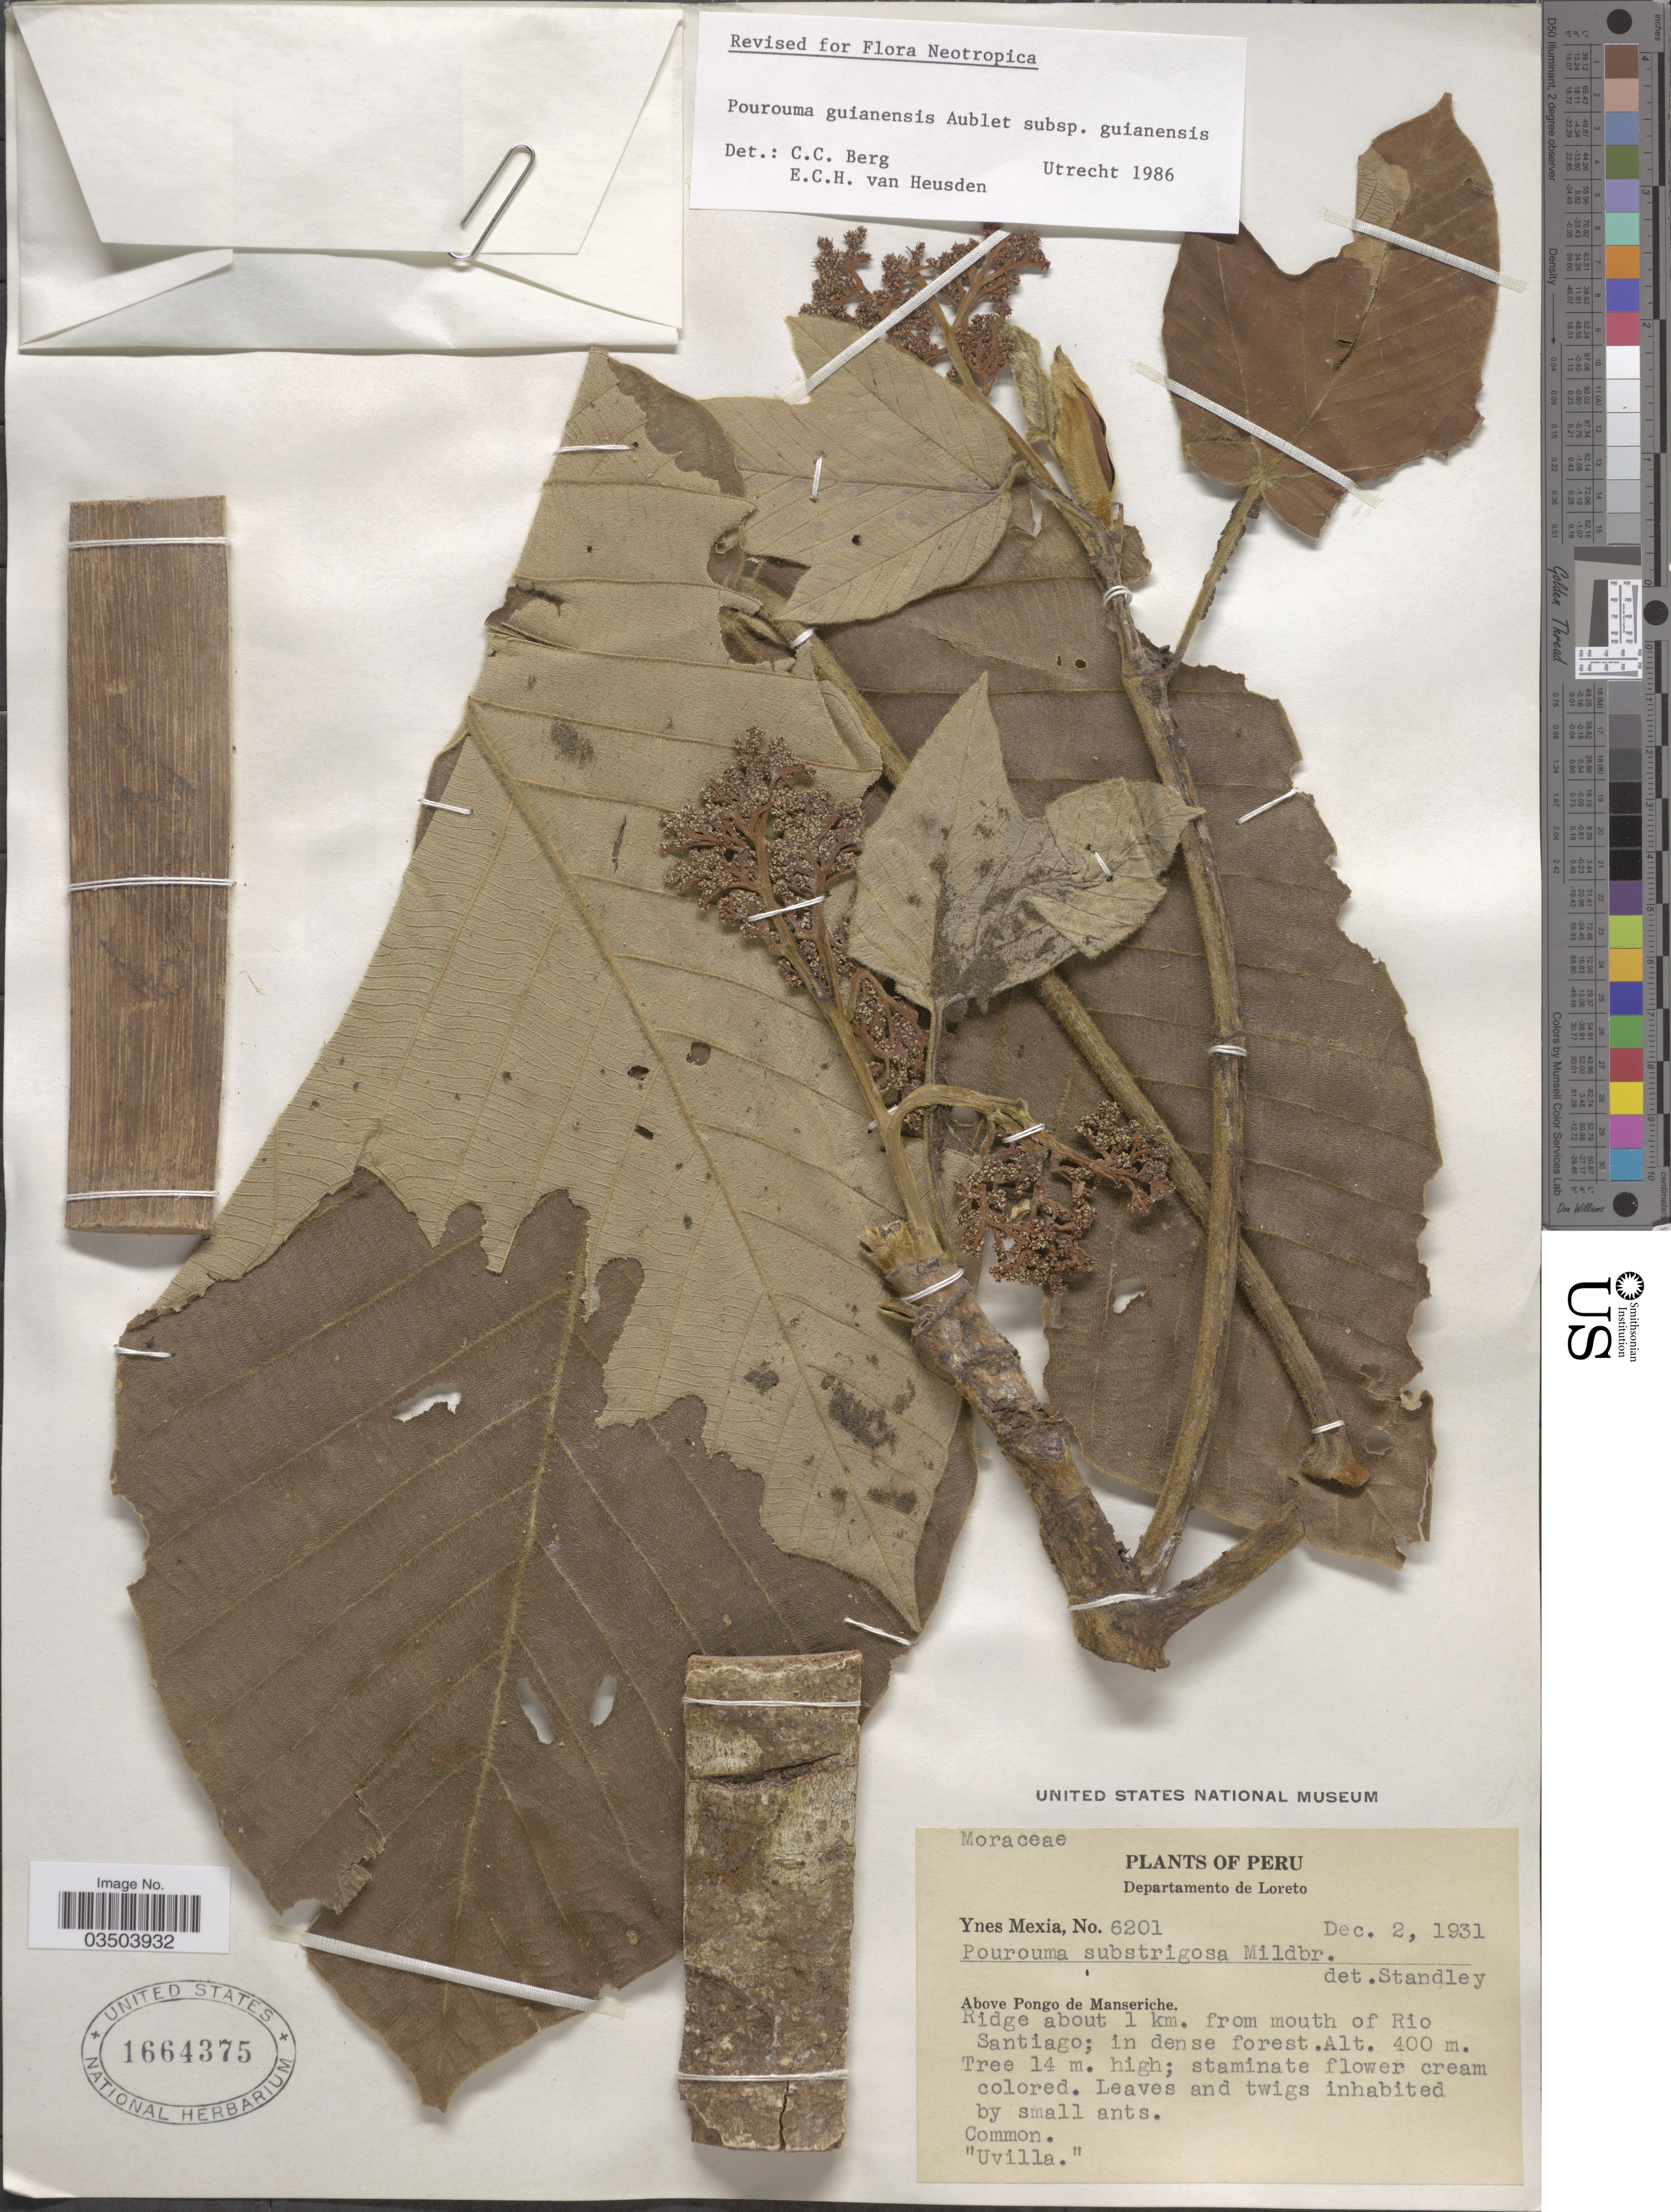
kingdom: Plantae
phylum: Tracheophyta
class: Magnoliopsida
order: Rosales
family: Urticaceae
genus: Pourouma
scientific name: Pourouma guianensis subsp. guianensis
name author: Aubl.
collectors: Y. Mexia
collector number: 6201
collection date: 1931-12-02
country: Peru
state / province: Loreto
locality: Departamento de Loreto. Above Pongo de Manseriche. Ridge about 1 km. from mouth of Rio Santiago.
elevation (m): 400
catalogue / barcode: US 1664375